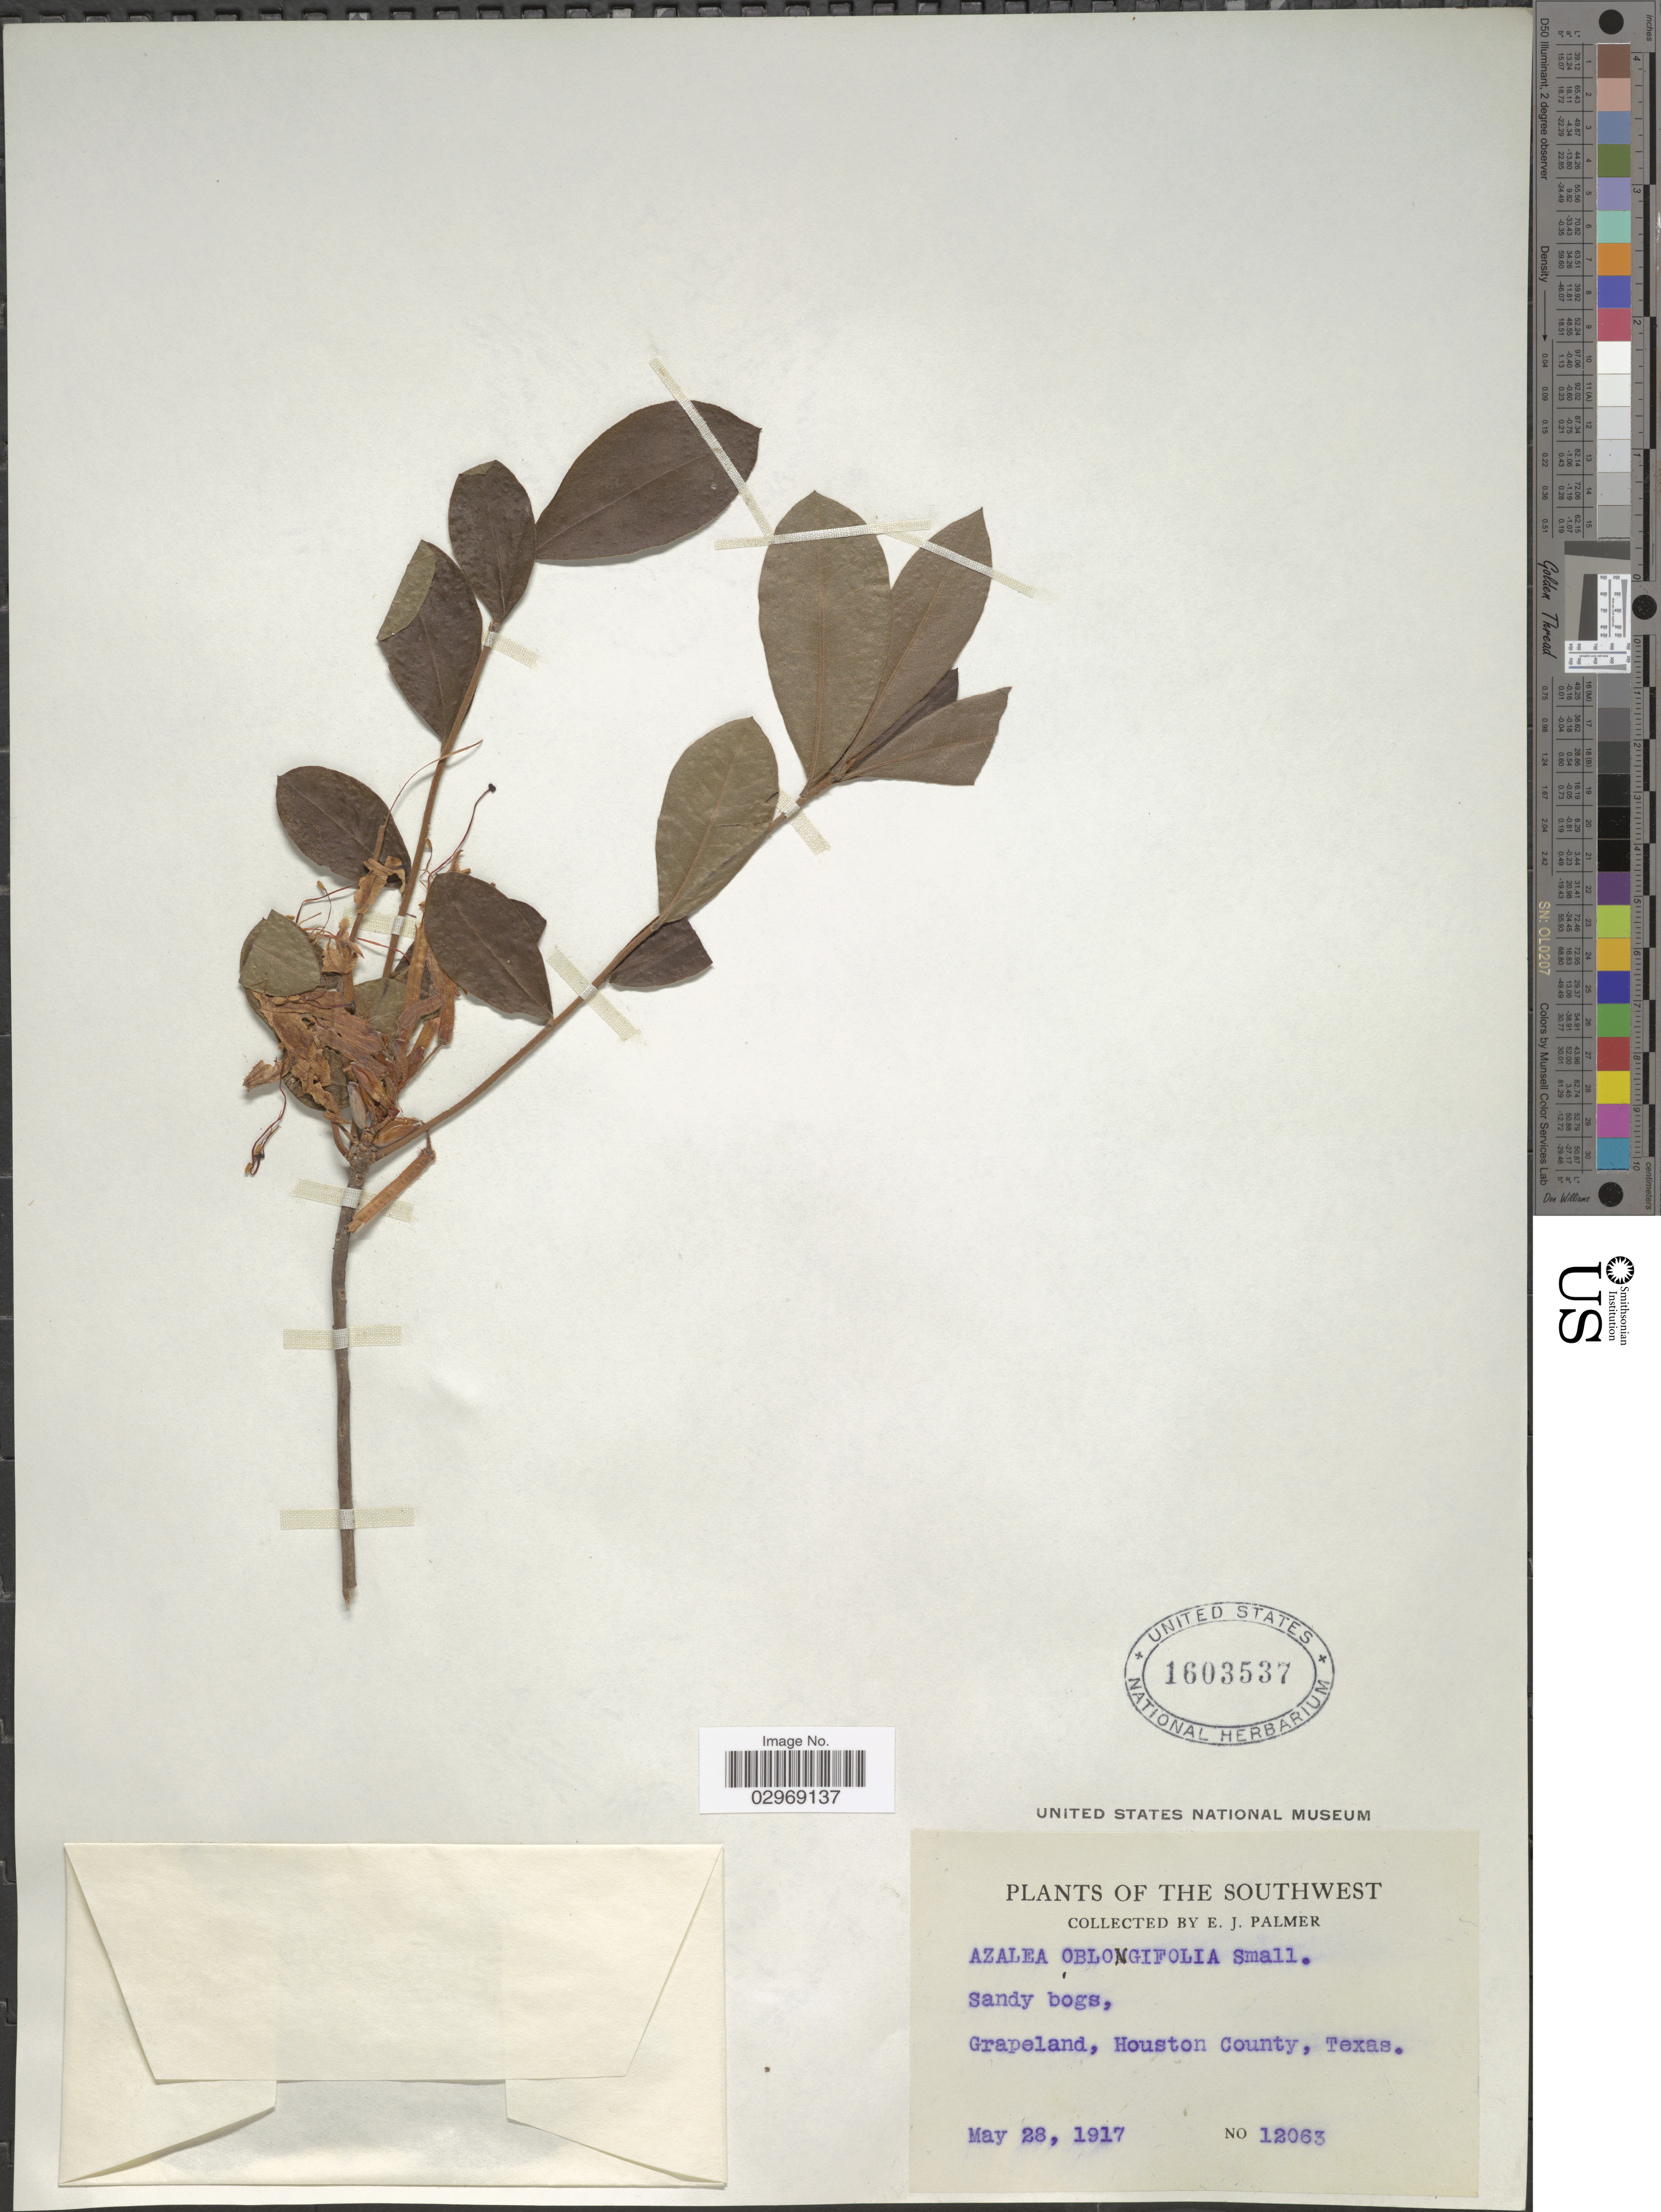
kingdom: Plantae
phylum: Tracheophyta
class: Magnoliopsida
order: Ericales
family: Ericaceae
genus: Rhododendron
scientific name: Rhododendron oblongifolium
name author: (Small) Millais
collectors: E. J. Palmer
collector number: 12063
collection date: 1917-05-28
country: United States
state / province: Texas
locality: The Southwest. Grapeland, Houston County.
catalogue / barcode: US 1603537